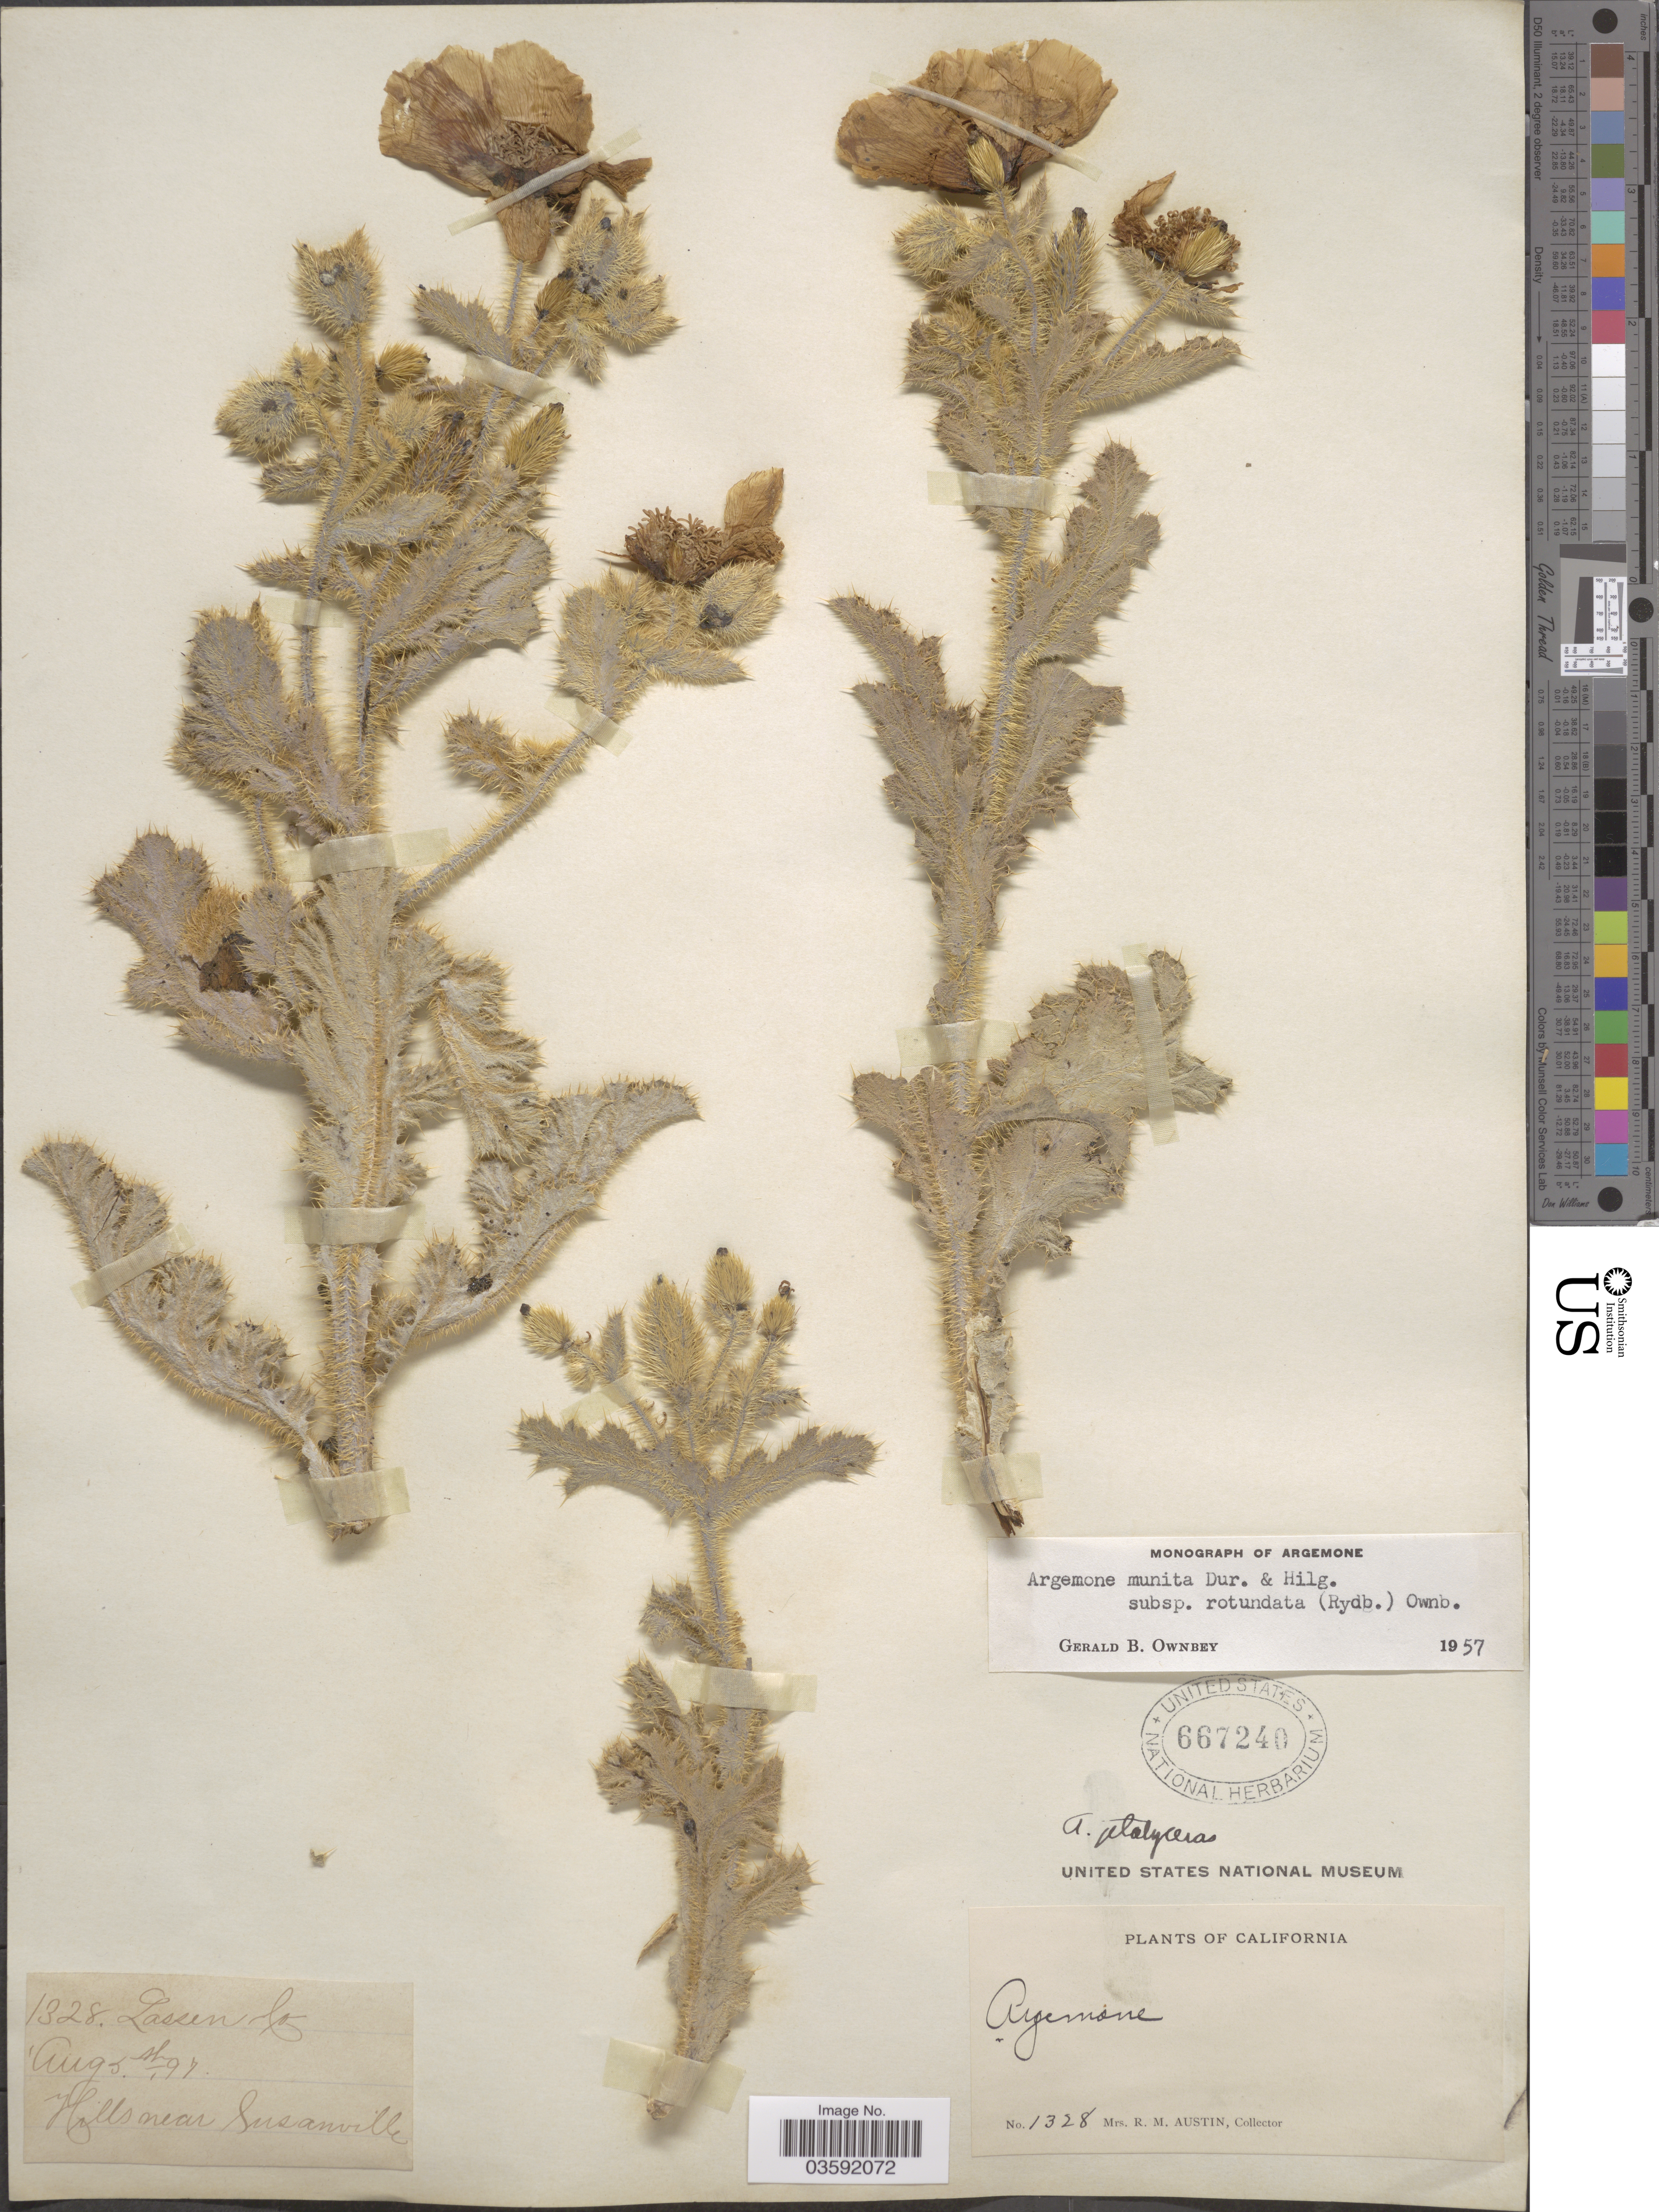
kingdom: Plantae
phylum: Tracheophyta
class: Magnoliopsida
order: Ranunculales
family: Papaveraceae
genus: Argemone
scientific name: Argemone munita subsp. rotundata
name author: (Rydb.) G.B. Ownbey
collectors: R. Austin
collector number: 1328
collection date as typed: Transcribed d/m/y: 5/8/97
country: United States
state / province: California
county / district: Lassen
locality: Lassen Co. Hills near Susanville.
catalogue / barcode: US 667240